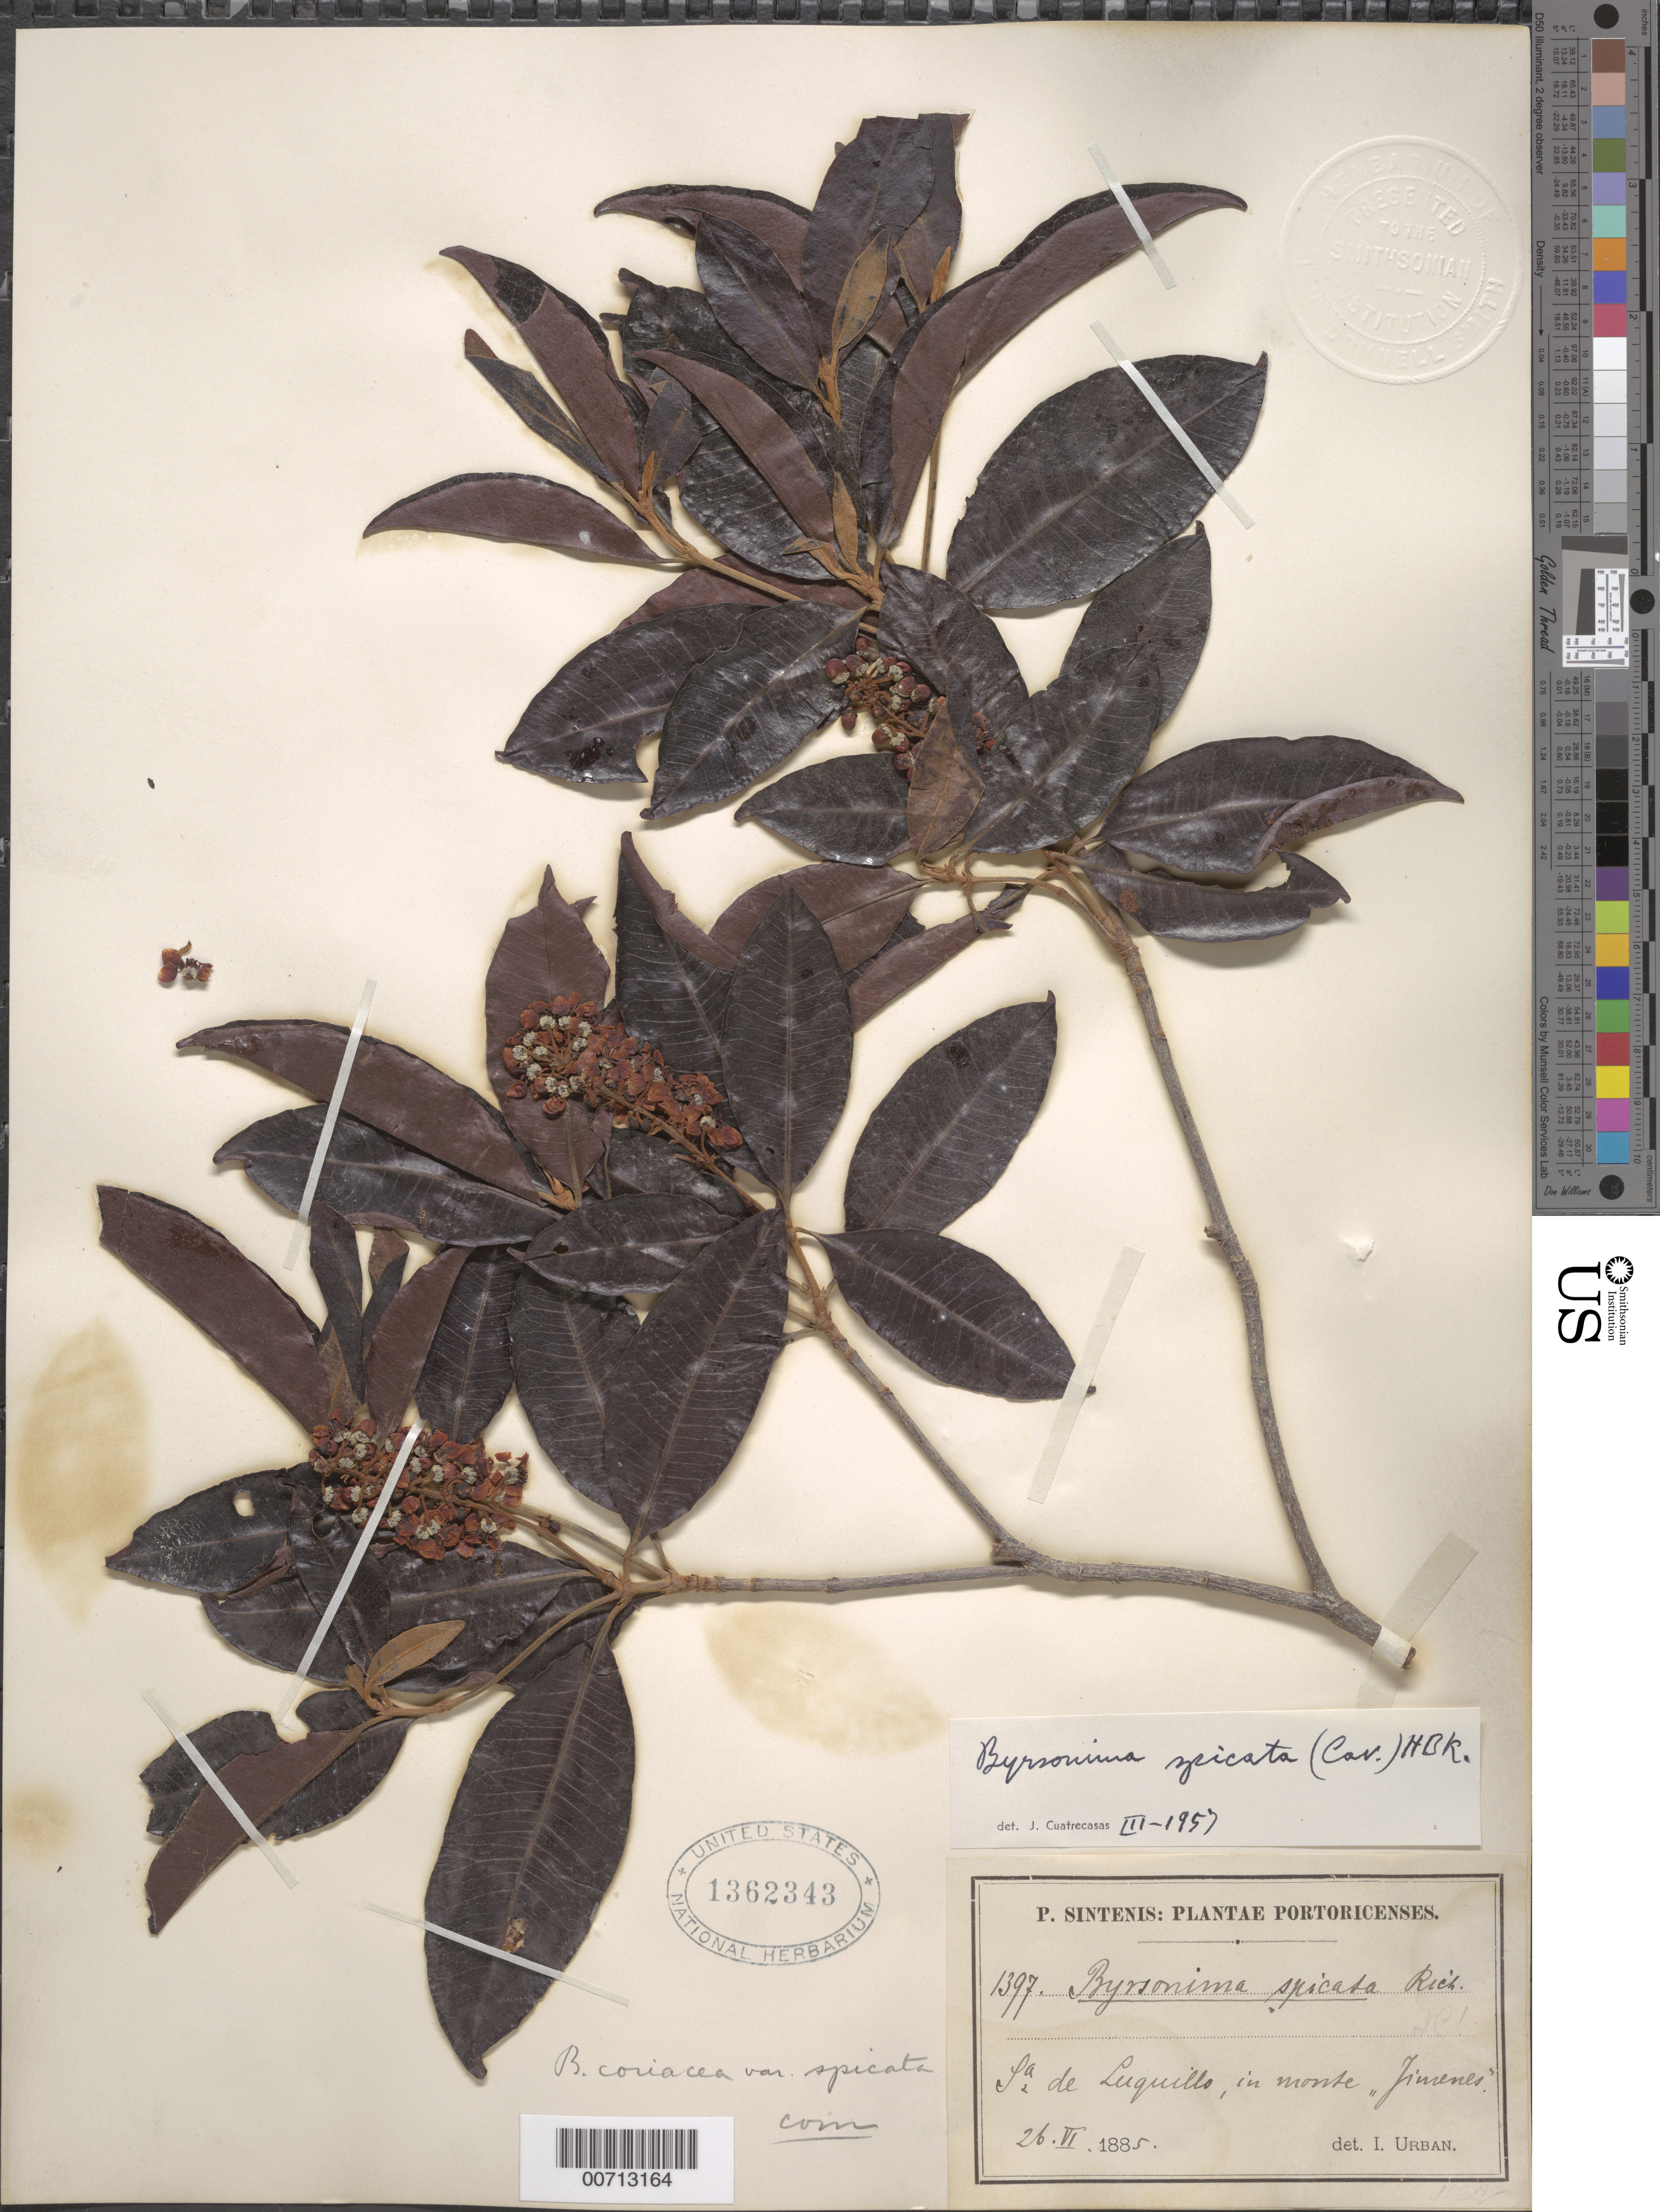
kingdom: Plantae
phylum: Tracheophyta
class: Magnoliopsida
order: Malpighiales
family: Malpighiaceae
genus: Byrsonima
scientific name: Byrsonima spicata (Cav.) DC.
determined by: Cuatrecasas, J.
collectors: P. Sintenis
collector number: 1397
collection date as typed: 26 Jun 1885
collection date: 1885-06-26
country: Puerto Rico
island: Greater Antilles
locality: Sierra de Luquillo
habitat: In monte Jimenes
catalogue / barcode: US 1362343